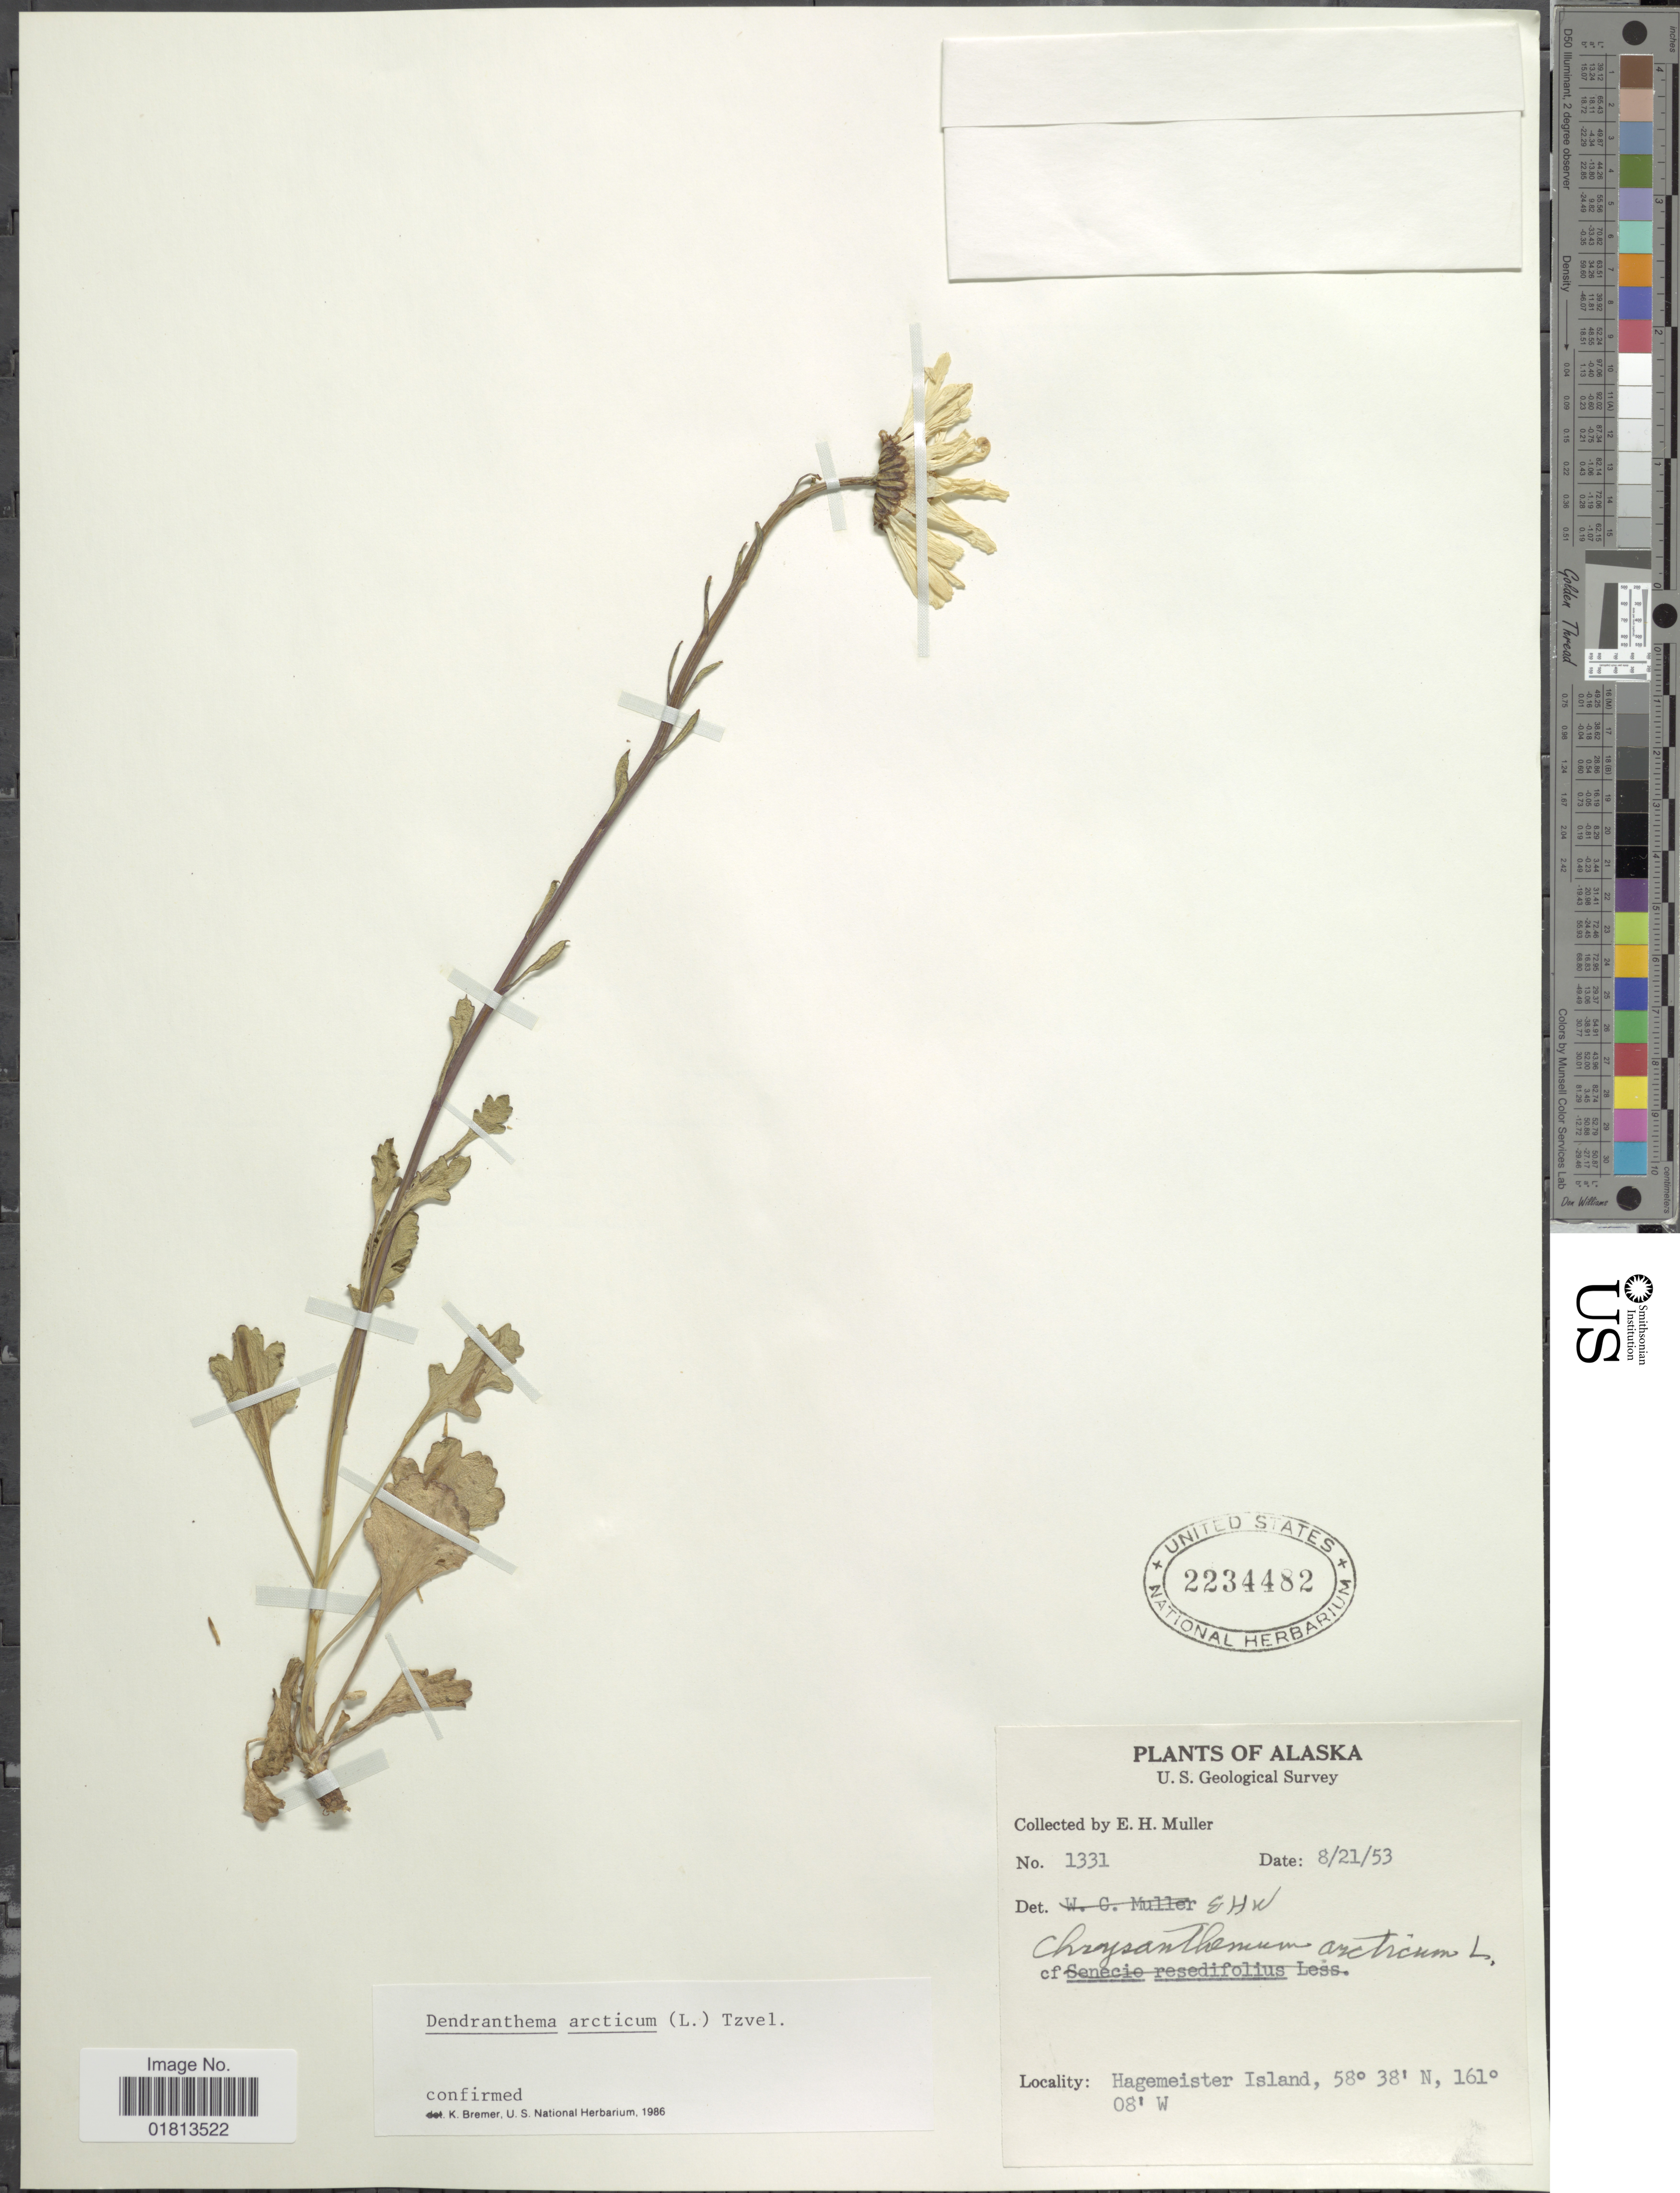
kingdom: Plantae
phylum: Tracheophyta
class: Magnoliopsida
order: Asterales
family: Asteraceae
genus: Dendranthema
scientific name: Dendranthema arcticum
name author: (L.) Tzvelev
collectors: E. H. Muller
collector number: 1331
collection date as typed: Transcribed d/m/y: 21/8/53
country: United States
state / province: Alaska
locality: Hagemeister Island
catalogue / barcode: US 2234482